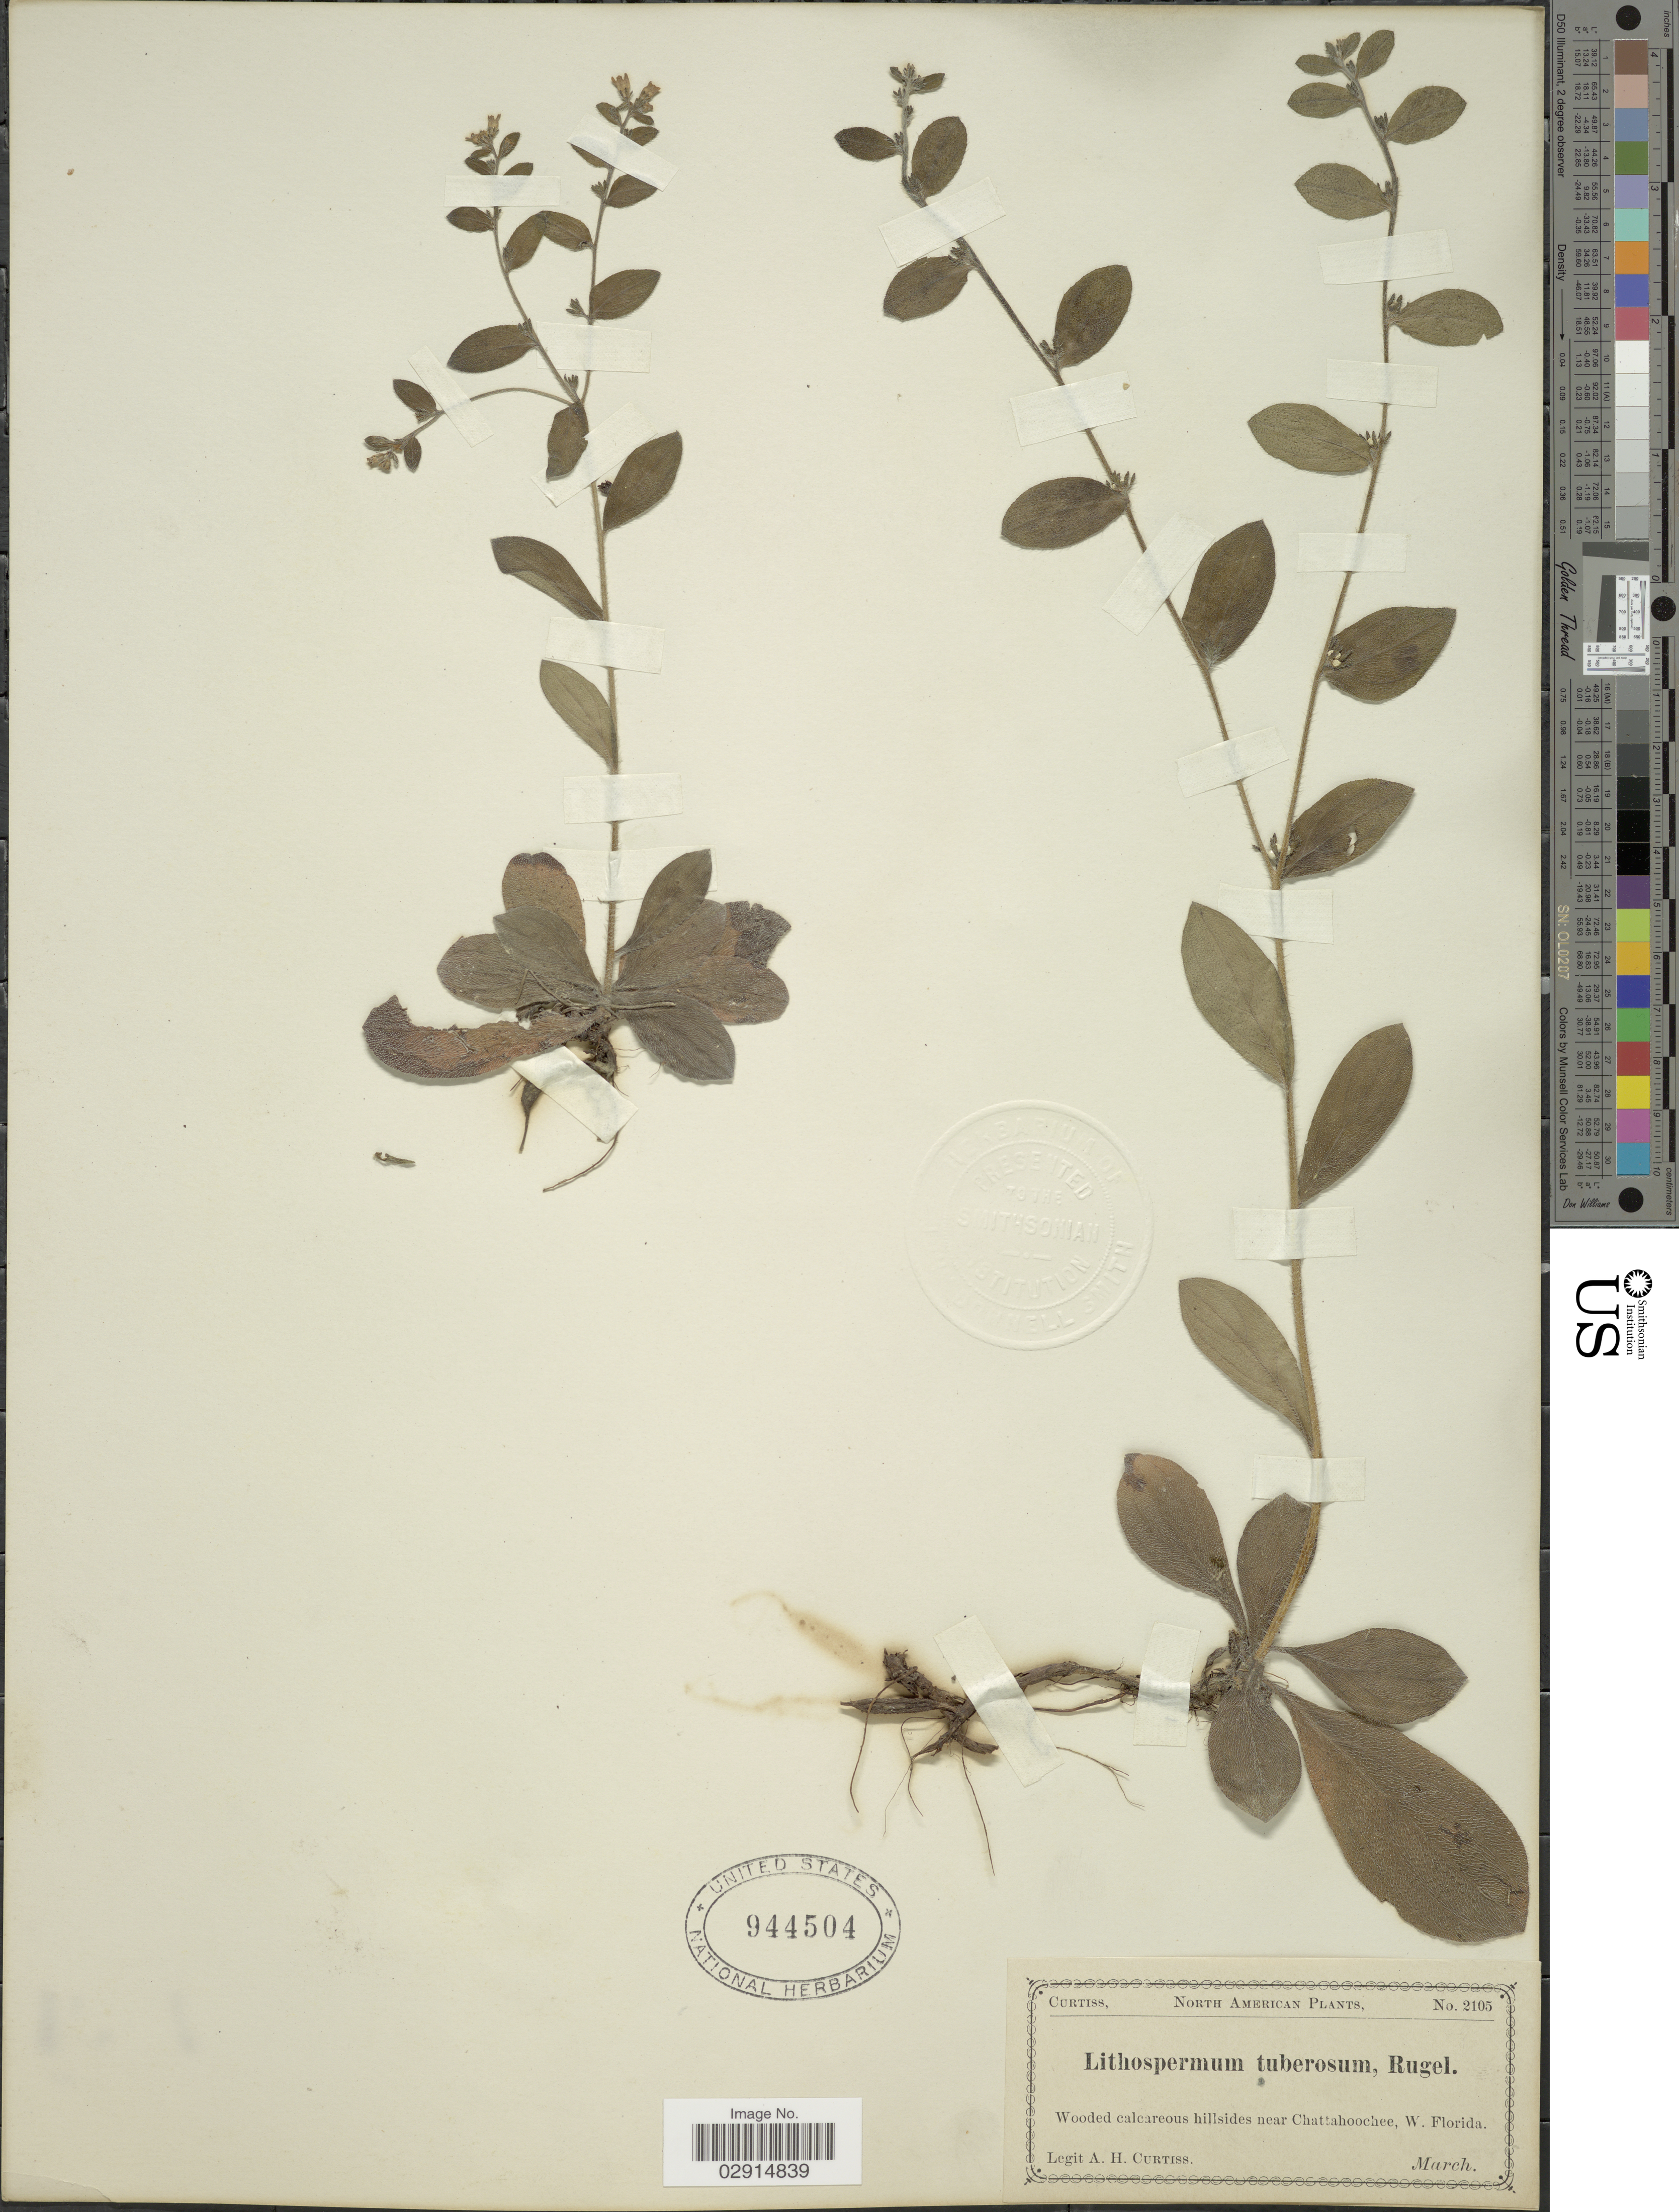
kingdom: Plantae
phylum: Tracheophyta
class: Magnoliopsida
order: Boraginales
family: Boraginaceae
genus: Lithospermum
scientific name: Lithospermum tuberosum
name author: Rugel ex DC.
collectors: A. H. Curtiss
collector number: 2105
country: United States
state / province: Florida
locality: Wooded calcareous hillsides near Chattahoochee, W. Florida.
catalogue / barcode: US 944504